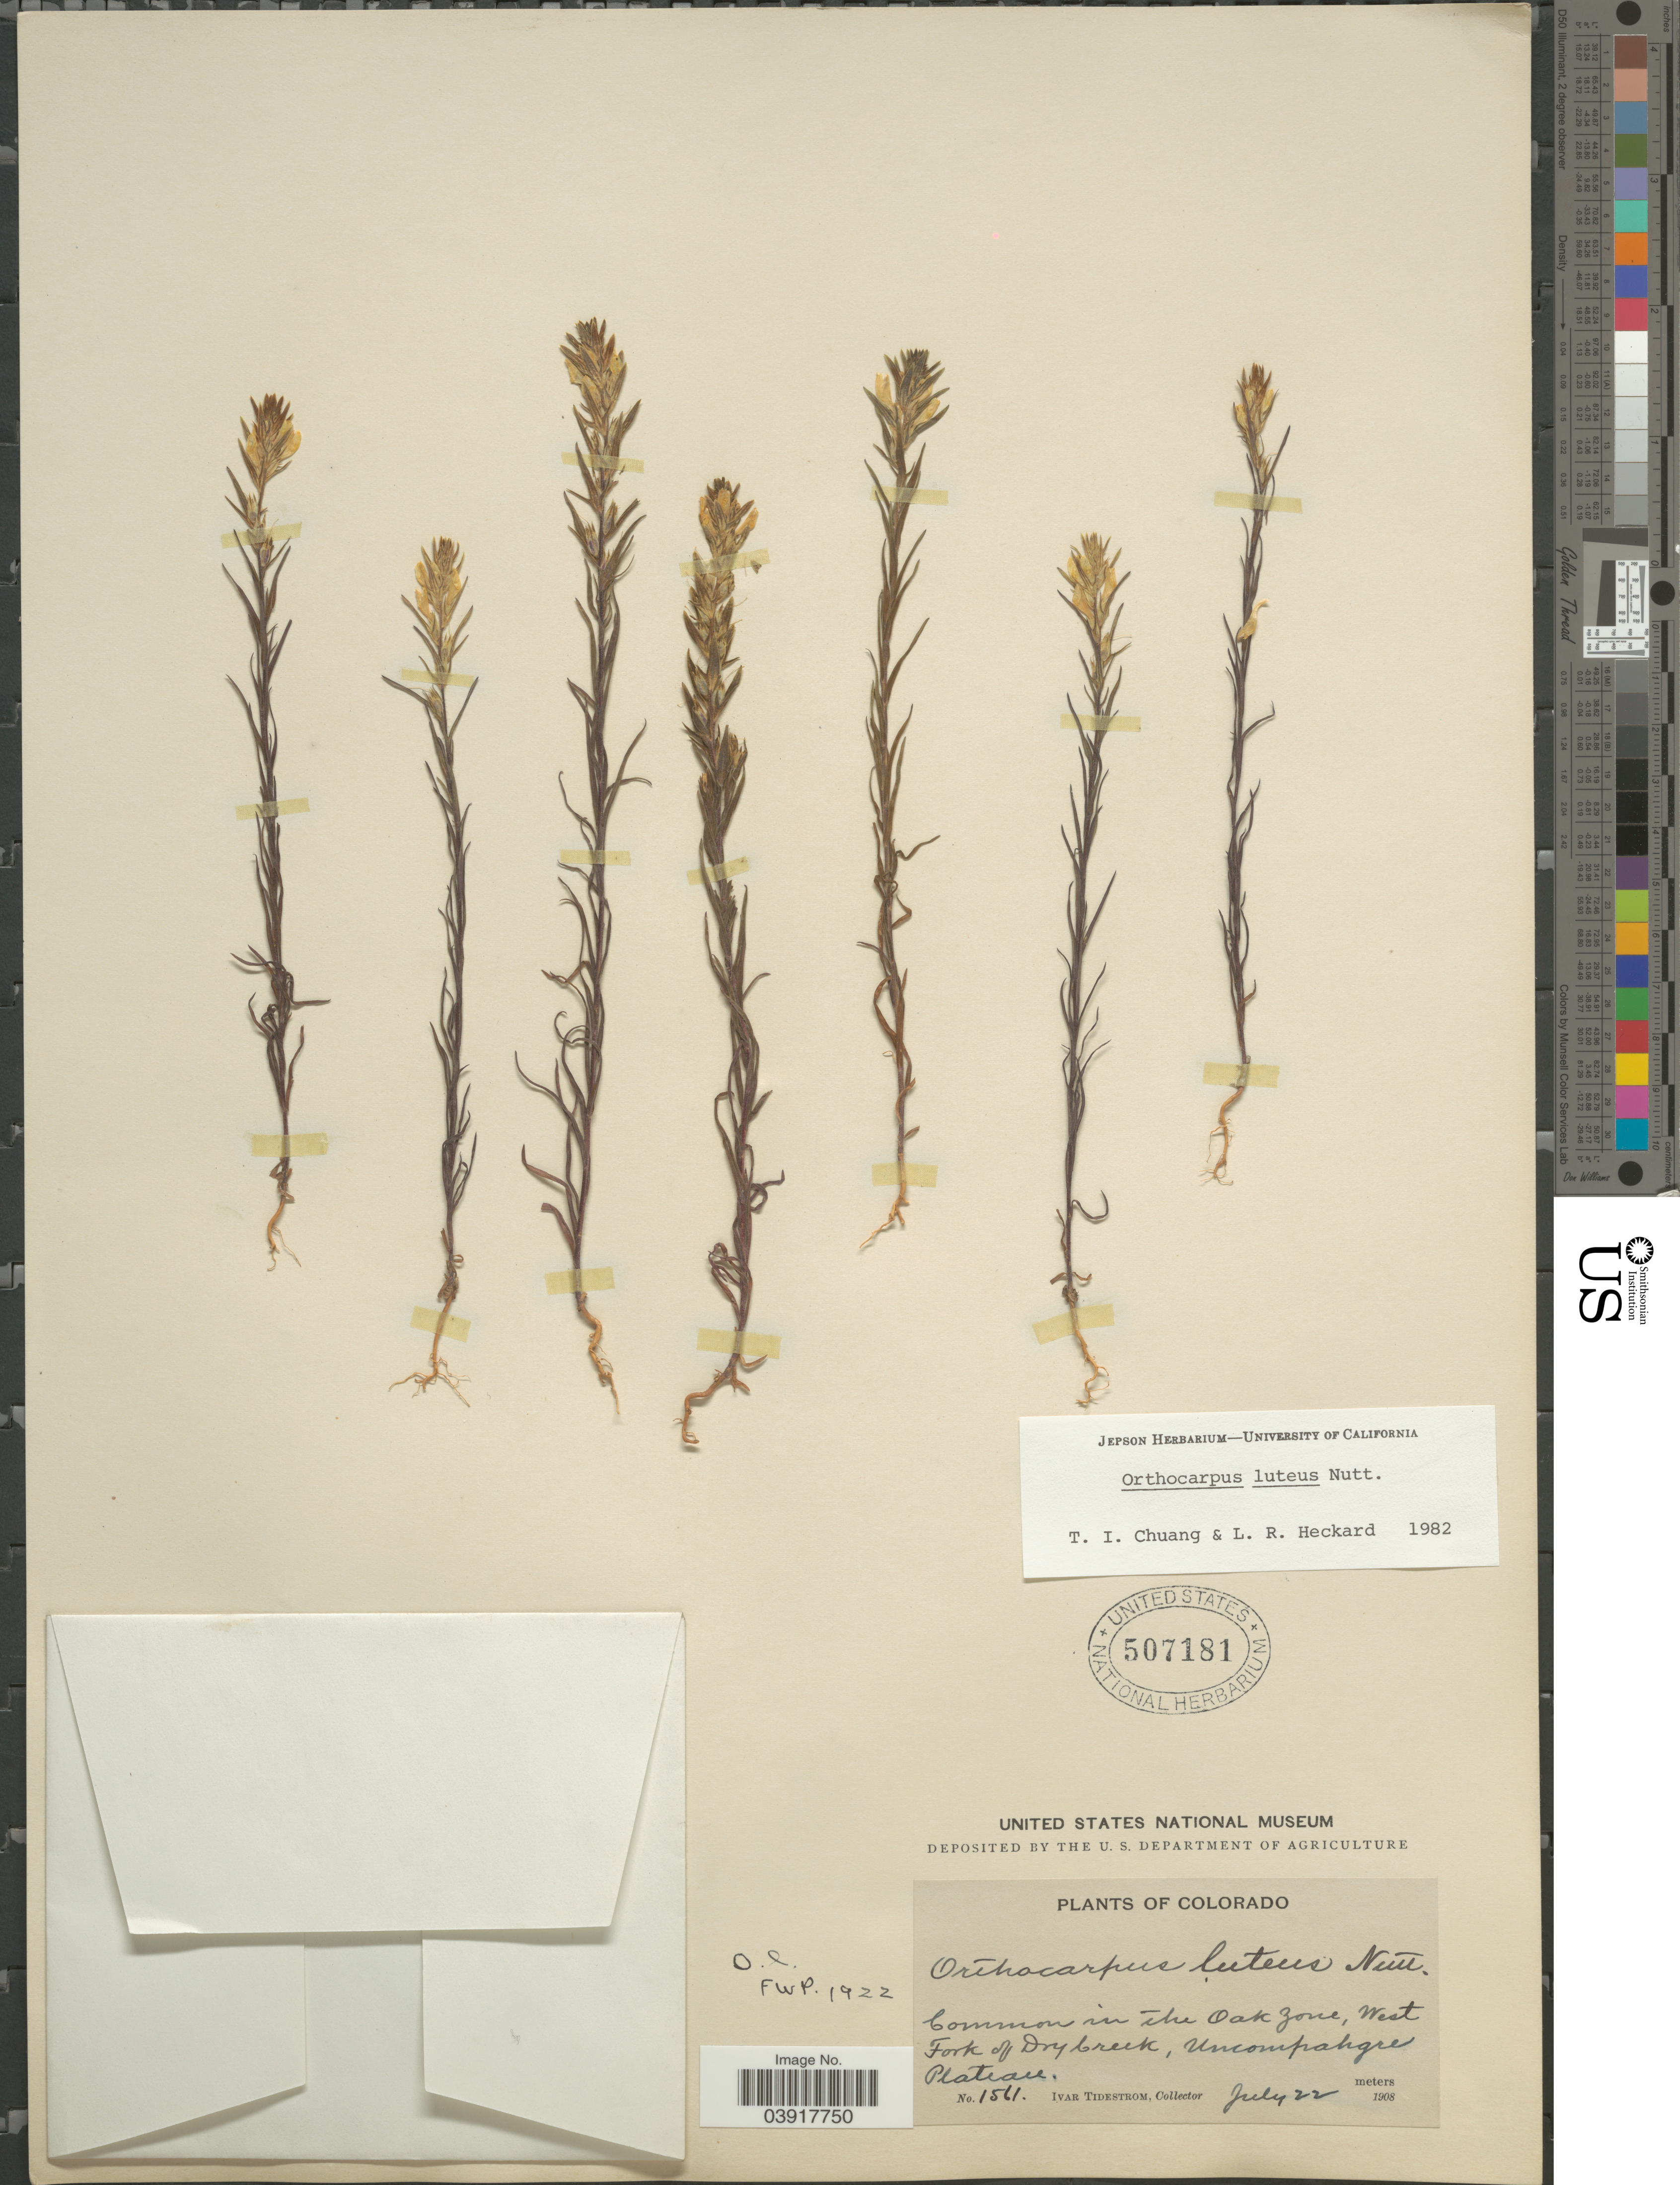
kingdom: Plantae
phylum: Tracheophyta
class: Magnoliopsida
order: Lamiales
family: Orobanchaceae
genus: Orthocarpus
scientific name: Orthocarpus luteus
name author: Nutt.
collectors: I. F. Tidestrom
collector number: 1561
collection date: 1908-07-22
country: United States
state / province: Colorado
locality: In the Oak Zone, West Fork of Dry Creek, Uncompahgre Plateau.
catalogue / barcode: US 507181